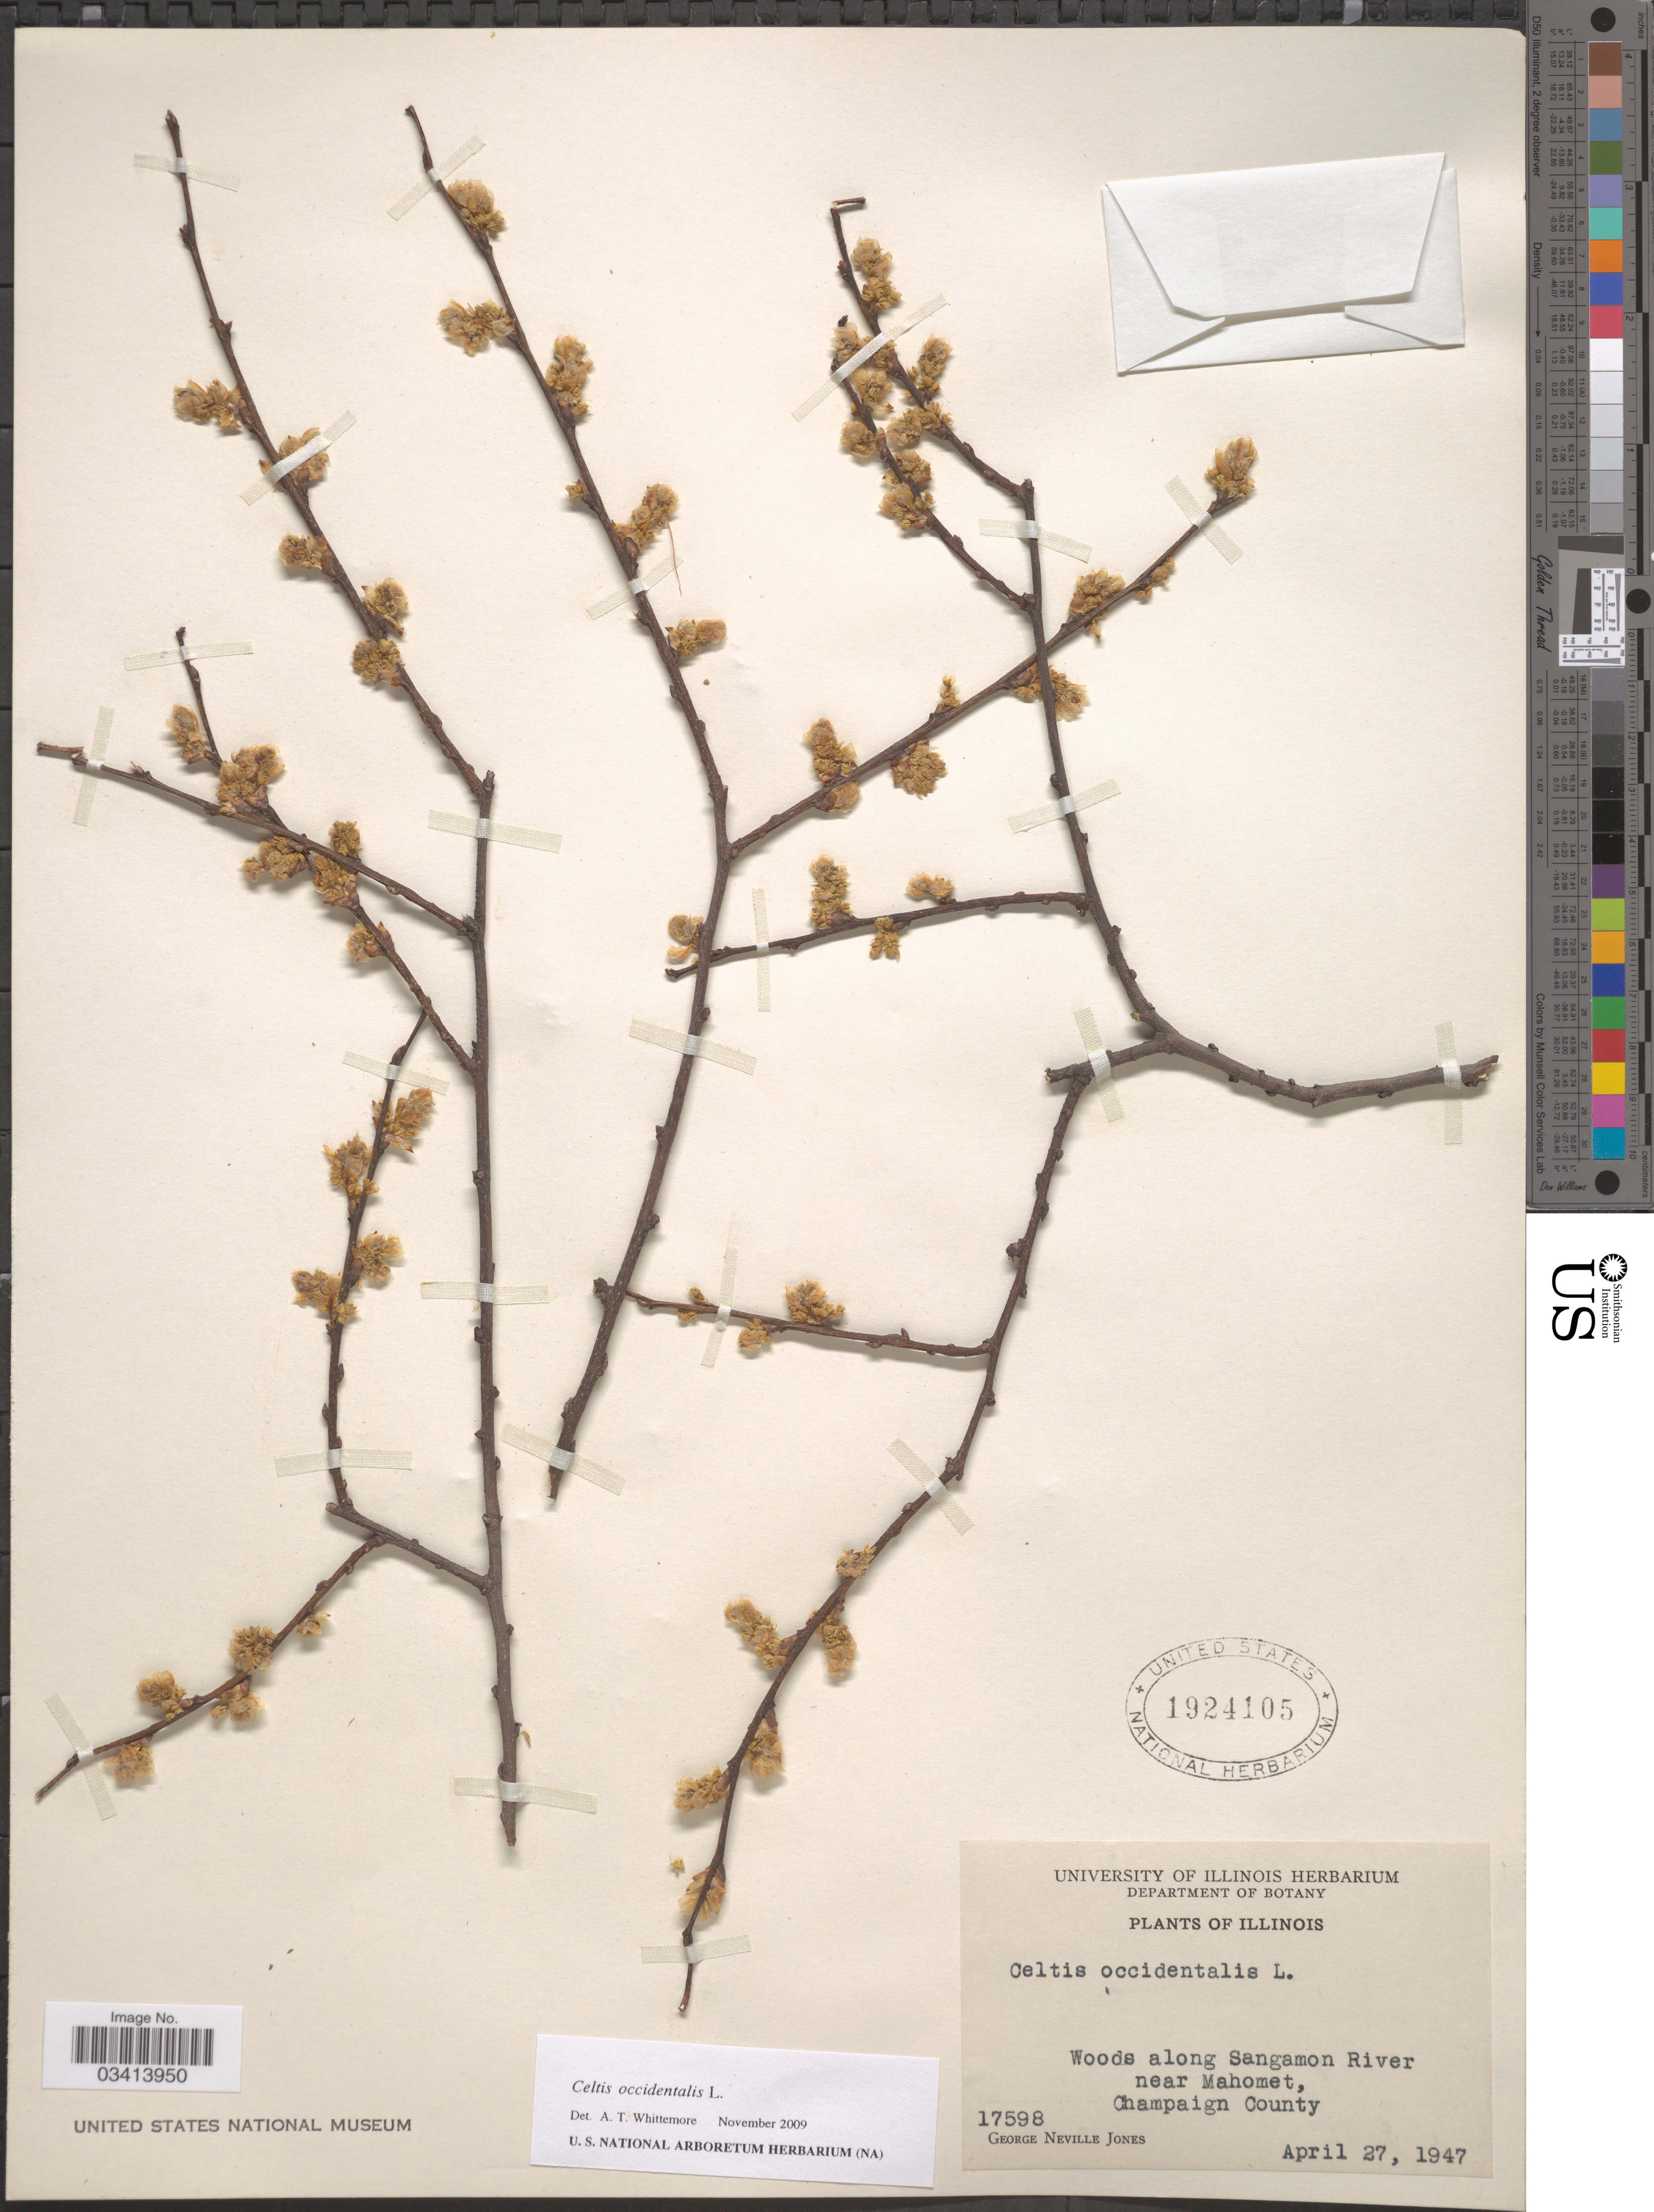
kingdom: Plantae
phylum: Tracheophyta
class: Magnoliopsida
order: Rosales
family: Cannabaceae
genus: Celtis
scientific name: Celtis occidentalis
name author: L.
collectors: G. N. Jones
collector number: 17598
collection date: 1947-04-27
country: United States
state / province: Illinois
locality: Woods along Sangamon River near Mahomet, Champaign County.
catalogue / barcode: US 1924105